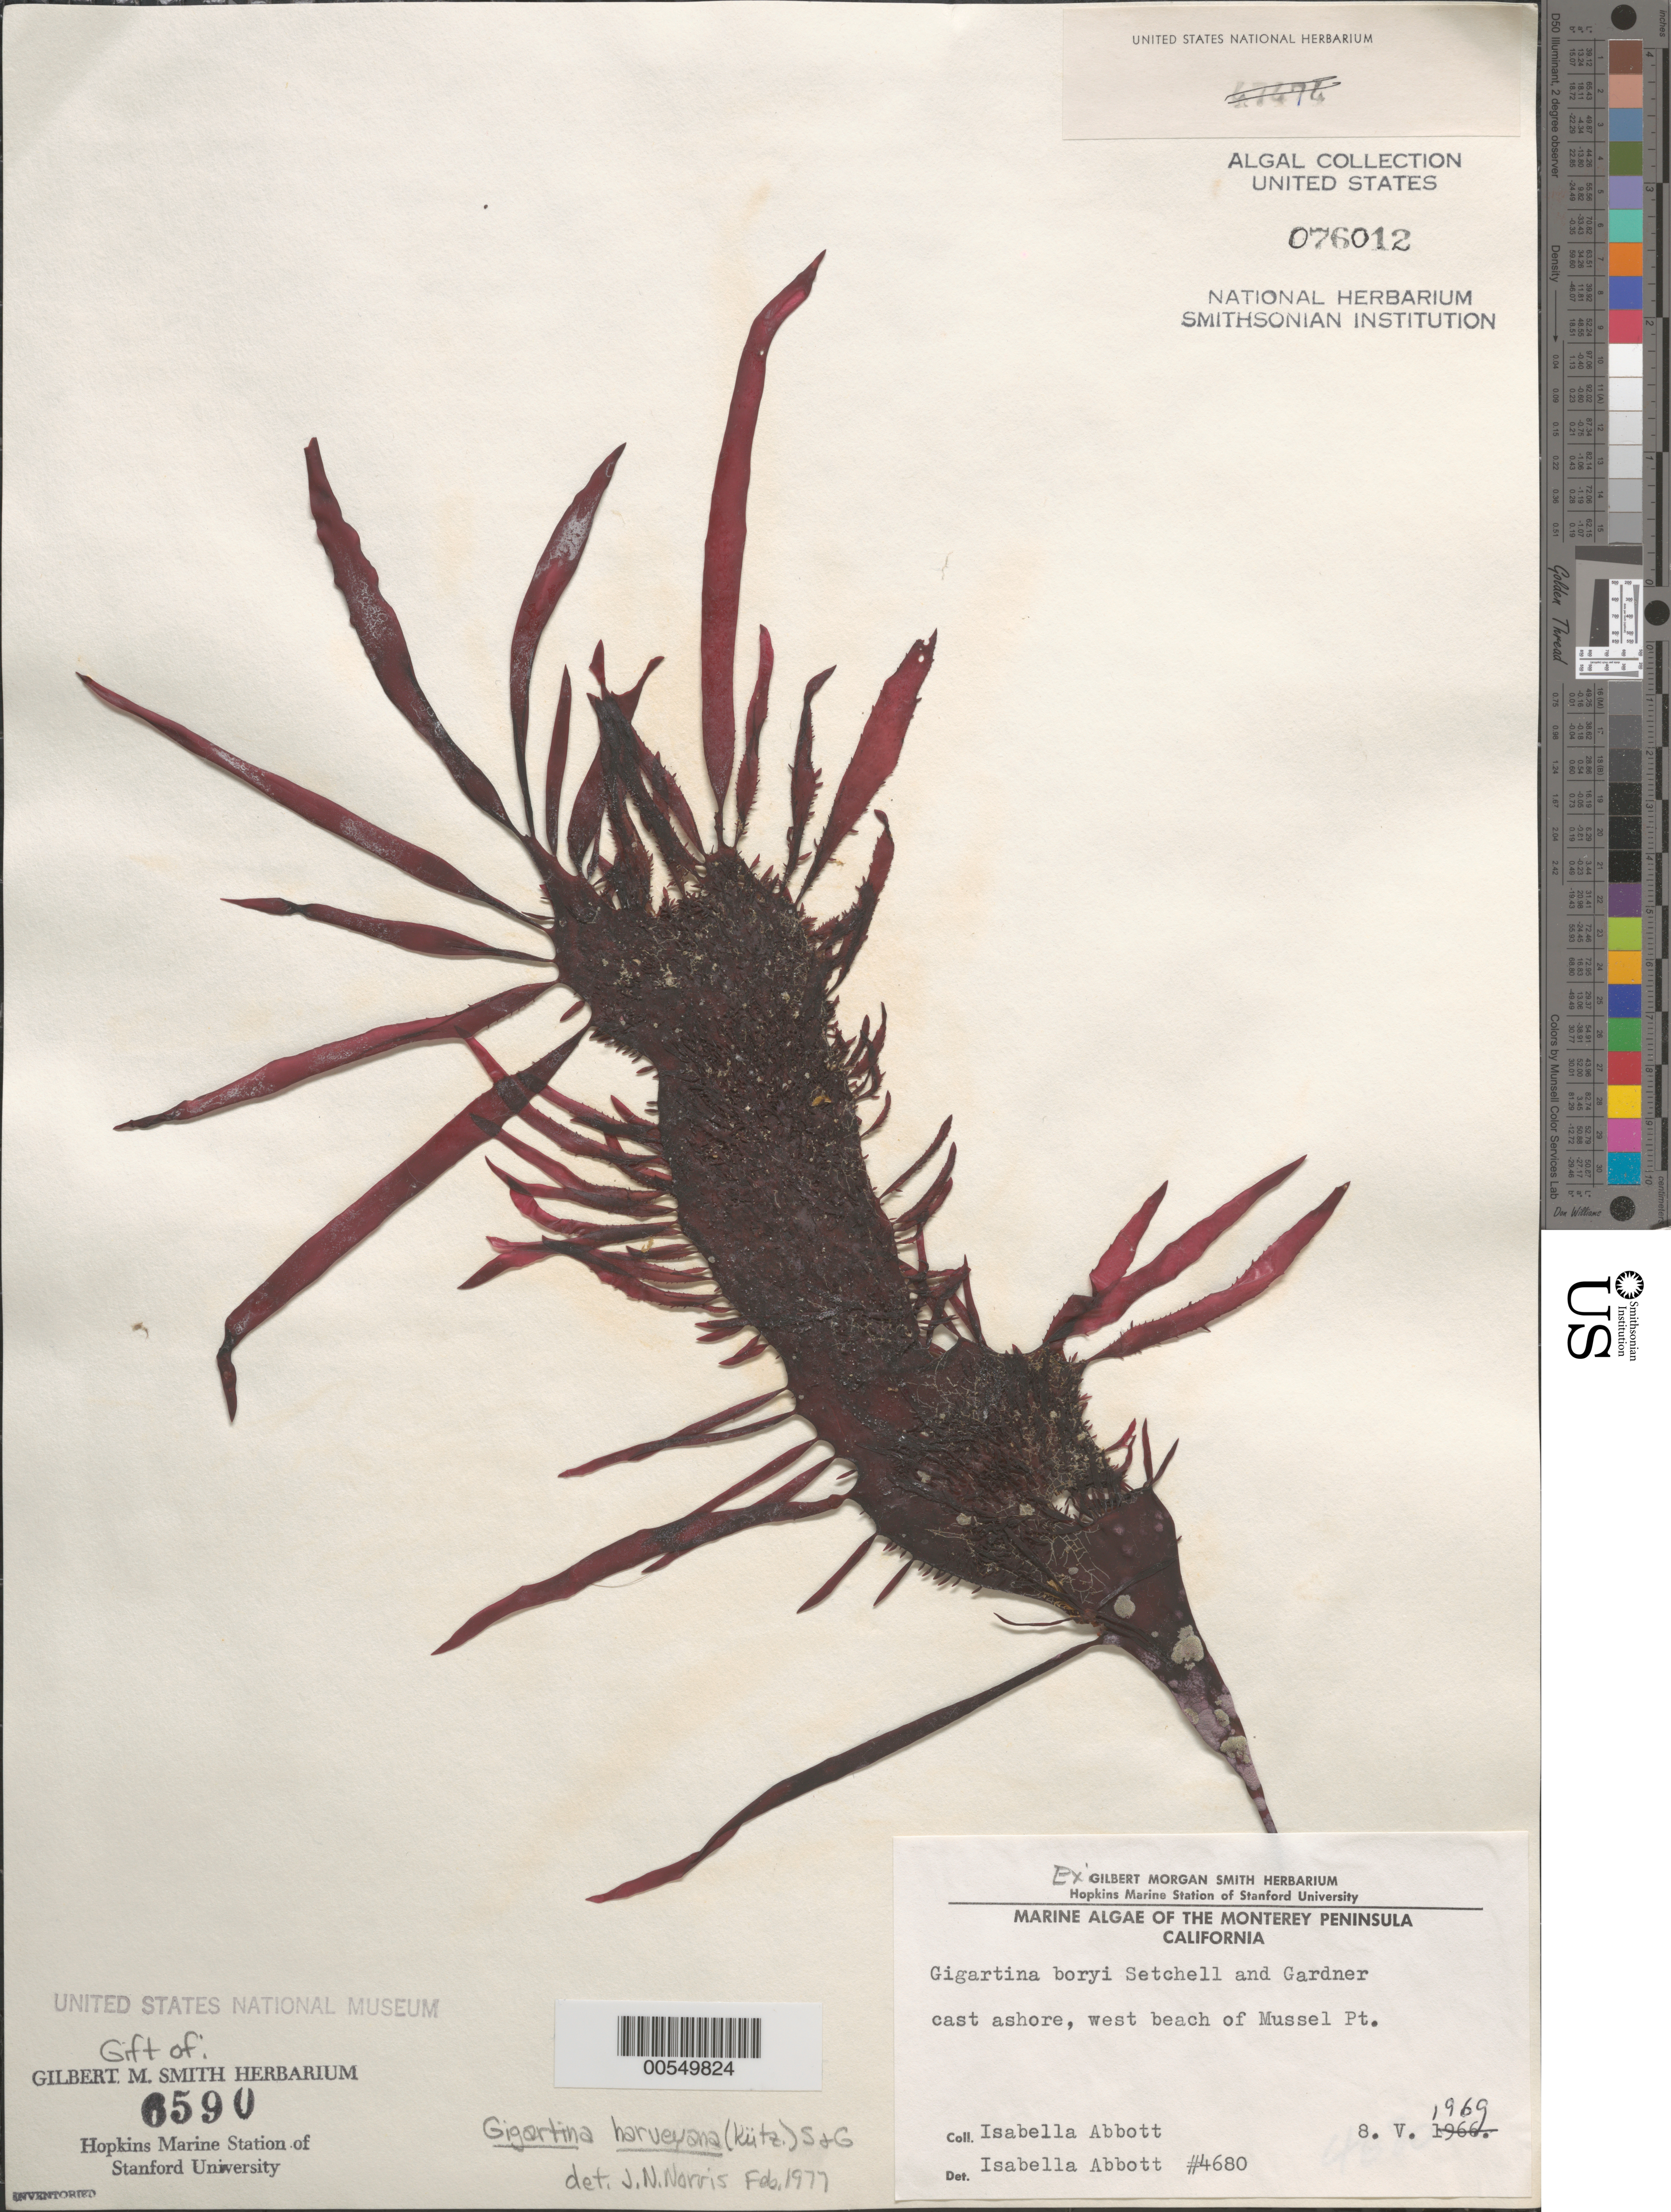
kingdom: Plantae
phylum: Rhodophyta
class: Florideophyceae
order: Gigartinales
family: Gigartinaceae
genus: Chondracanthus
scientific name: Chondracanthus harveyanus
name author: (Kütz.) Guiry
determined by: Algae name updating Project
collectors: I. A. Abbott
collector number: IAA 4680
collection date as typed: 08 May 1969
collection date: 1969-05-08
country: United States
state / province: California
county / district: Monterey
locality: West Beach, Mussel Point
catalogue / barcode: US 76012